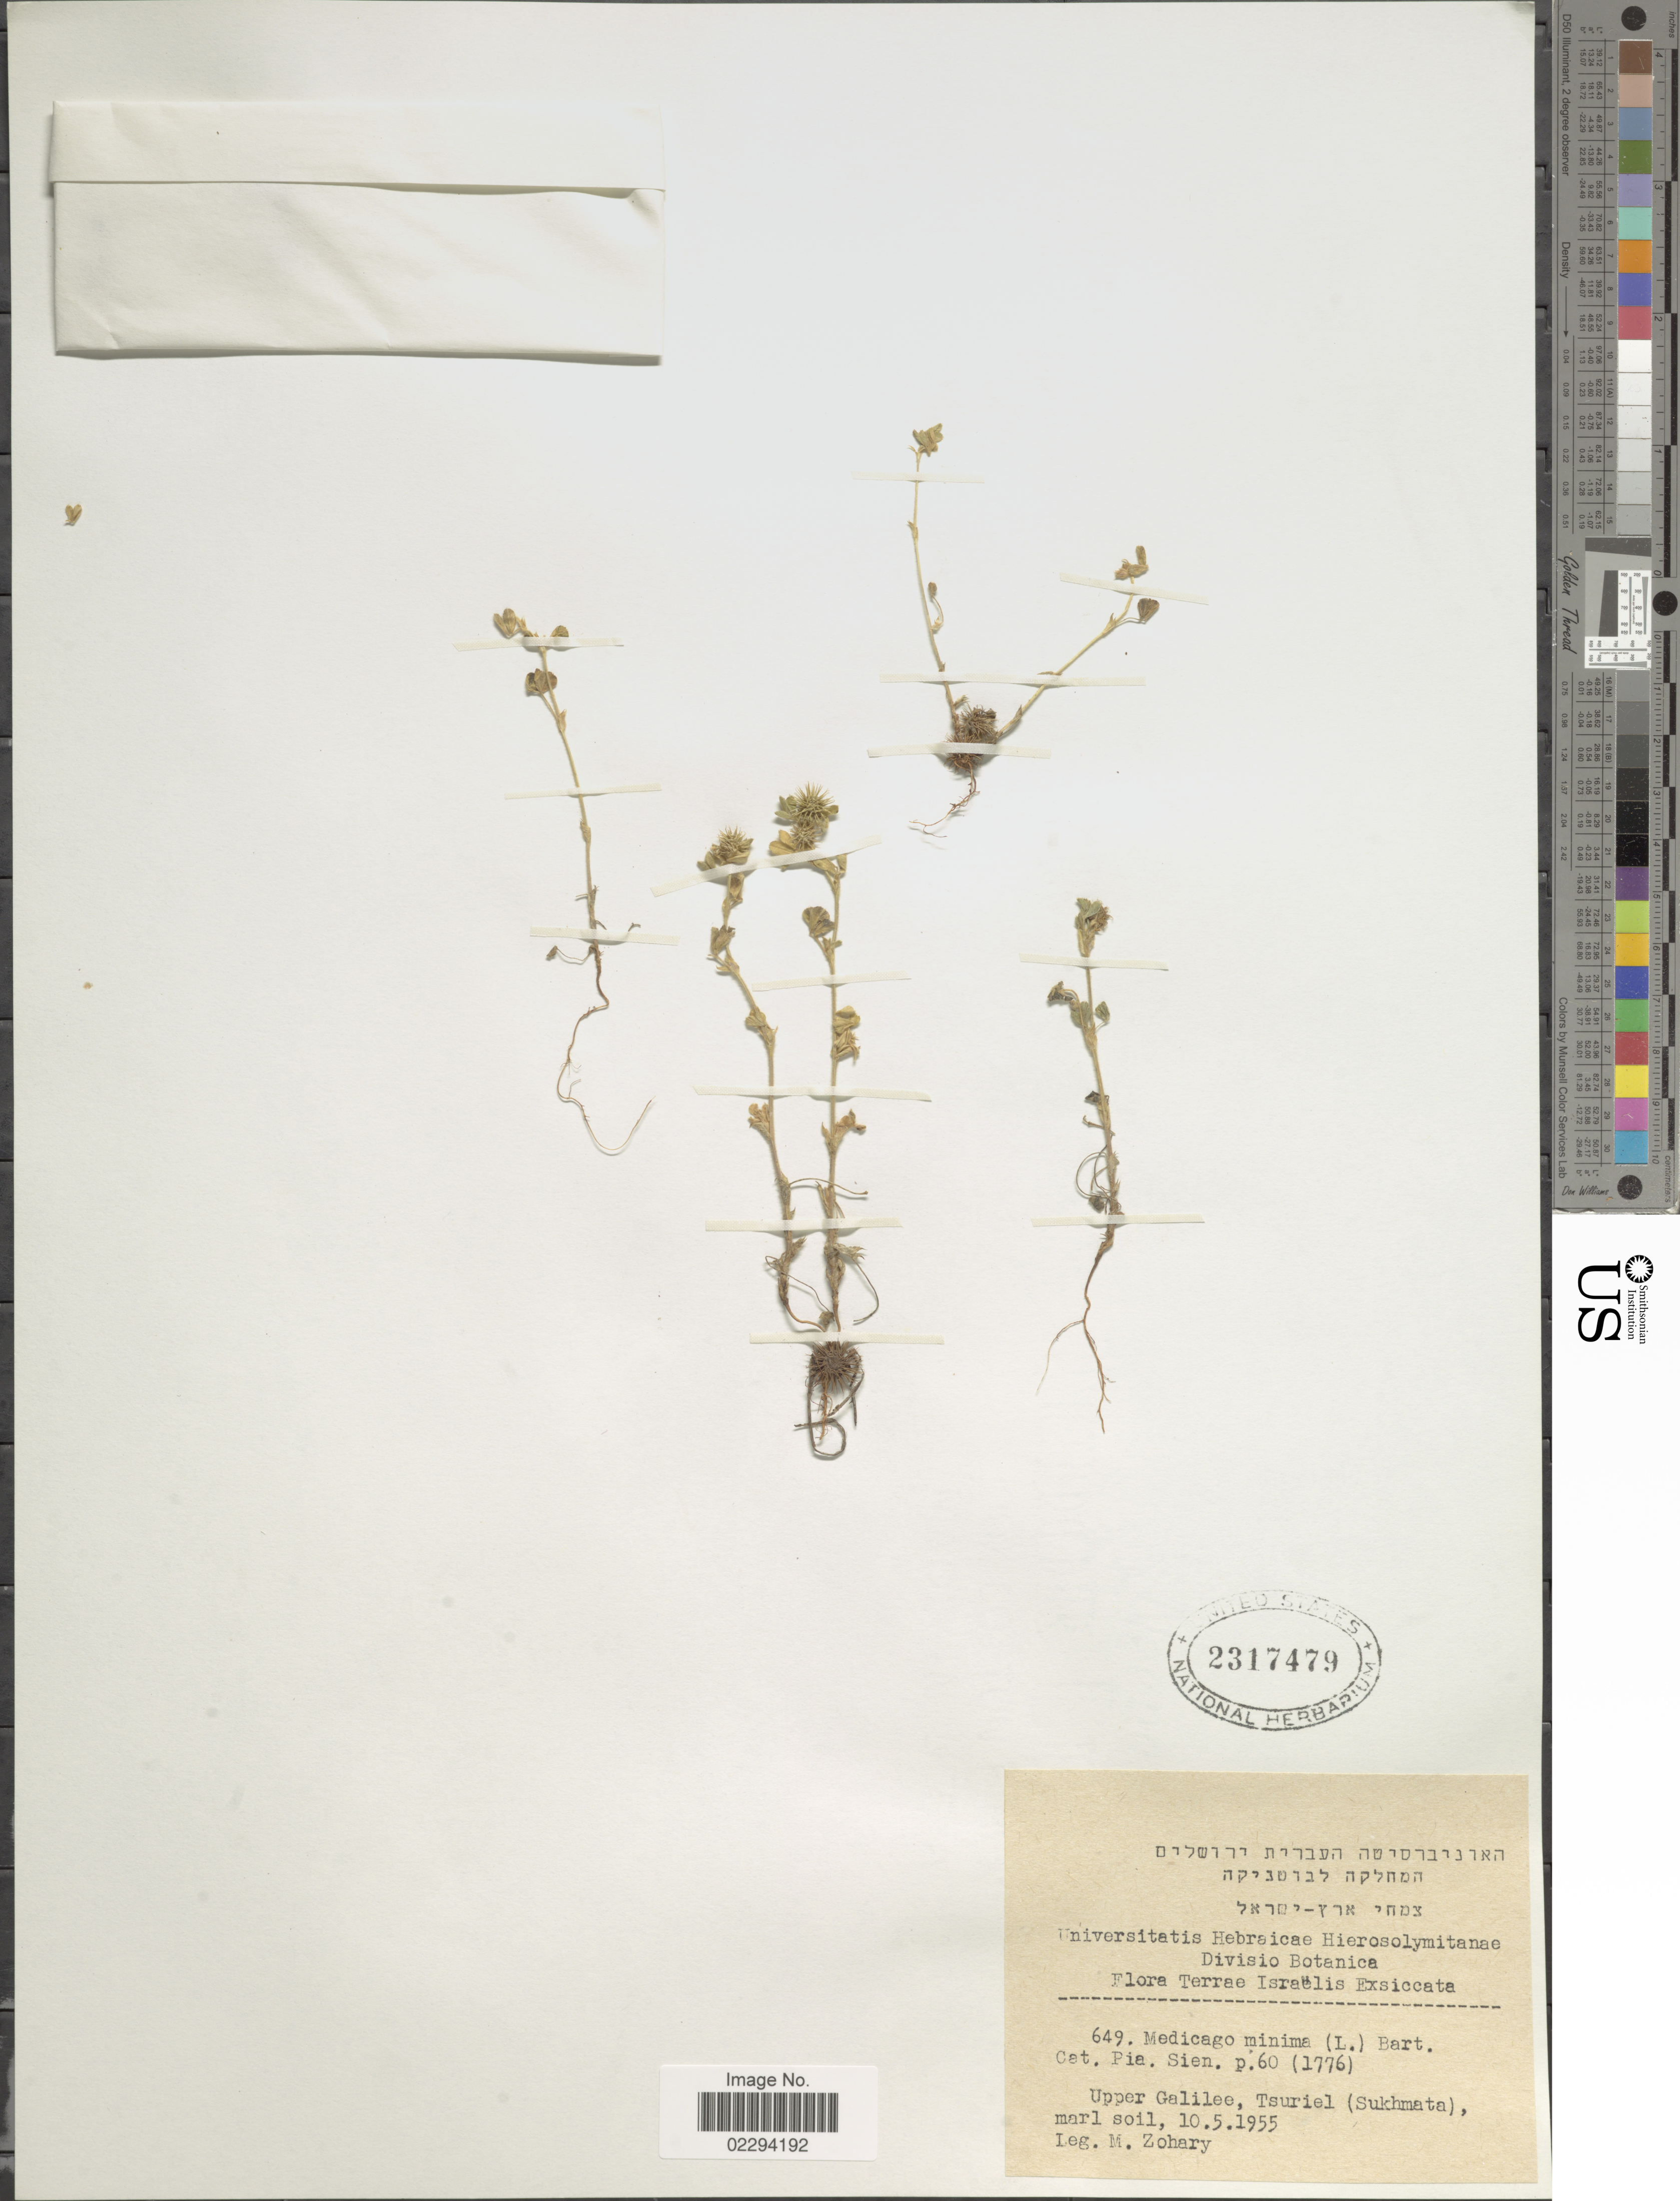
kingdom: Plantae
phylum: Tracheophyta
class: Magnoliopsida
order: Fabales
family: Fabaceae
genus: Medicago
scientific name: Medicago minima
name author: Lam.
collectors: M. Zohary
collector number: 649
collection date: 1955-05-10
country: Israel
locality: Terrae Israëlis. Upper Galilee, Tsuriel (Sukhmata)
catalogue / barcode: US 2317479